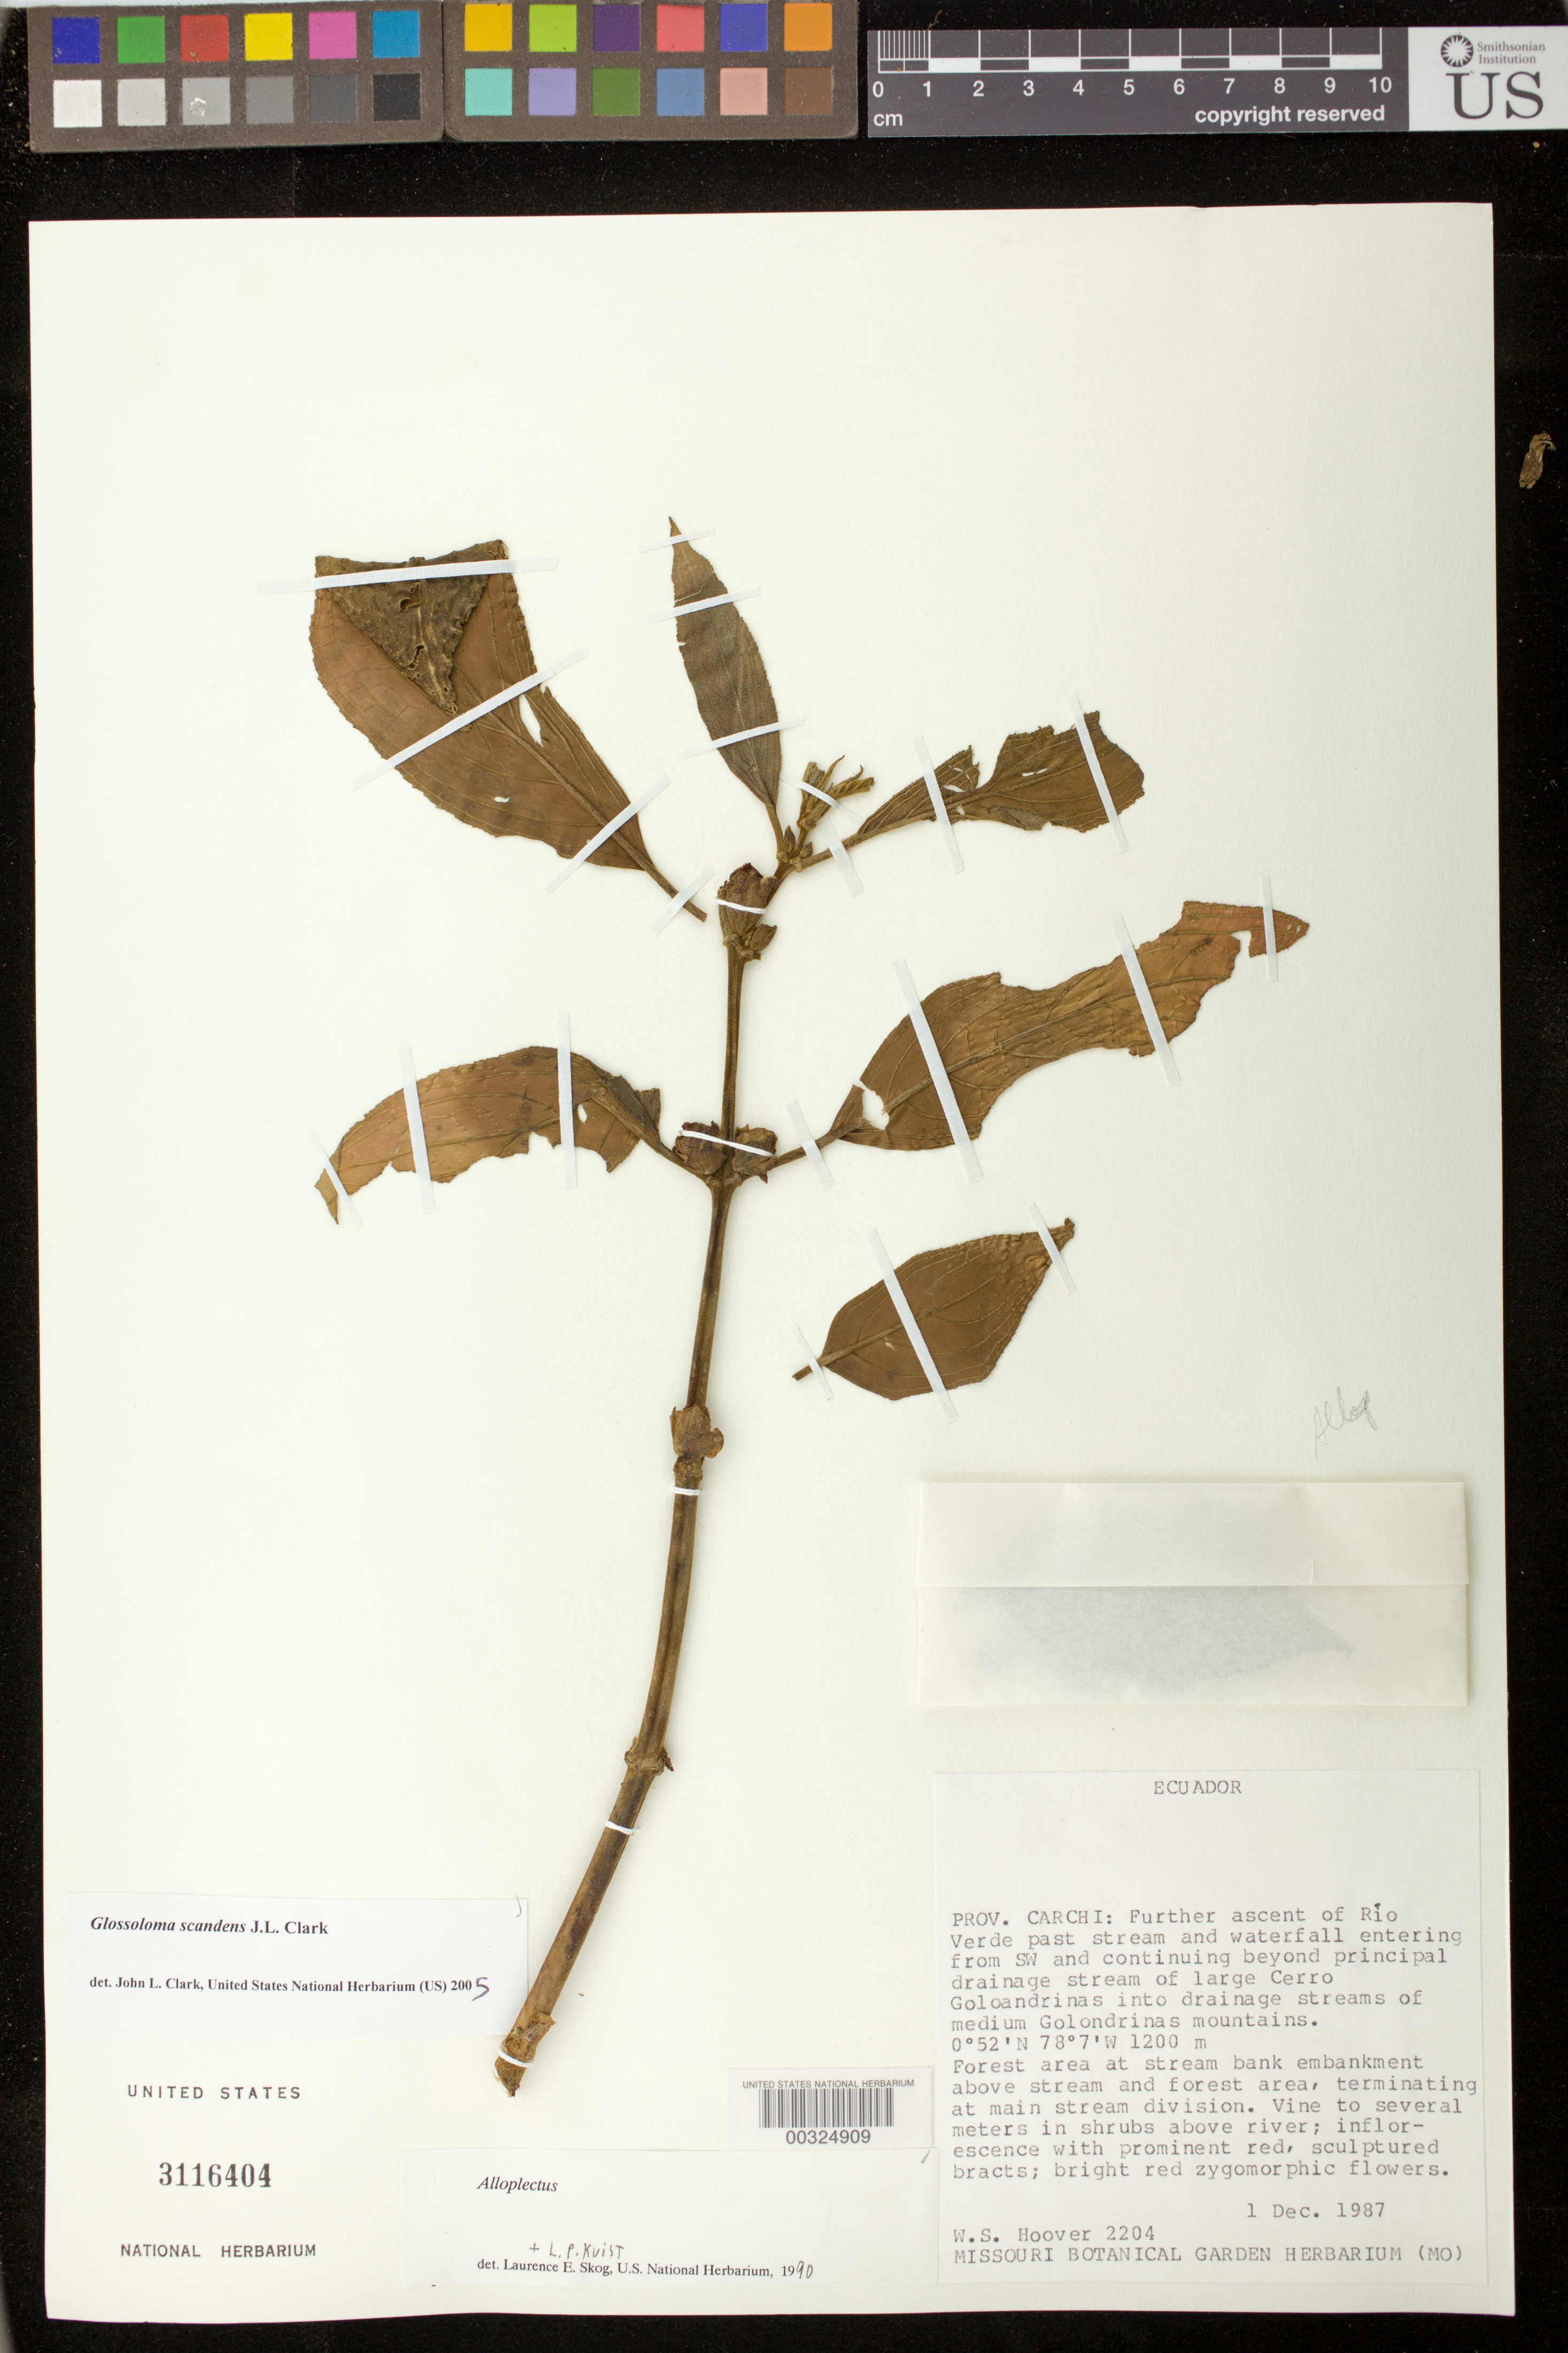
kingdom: Plantae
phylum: Tracheophyta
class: Magnoliopsida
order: Lamiales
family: Gesneriaceae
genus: Glossoloma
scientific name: Glossoloma scandens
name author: J.L. Clark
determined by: Clark, J. L., (SEL), The Marie Selby Botanical Garden (UNITED STATES)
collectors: W. S. Hoover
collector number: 2204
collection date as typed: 01 Dec 1987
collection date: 1987-12-01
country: Ecuador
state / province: Carchi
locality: Further ascent of Rio Verde past stream and waterfall entering from SW and continuing beyond principal drainage stream of large Cerro Golondrinas into drainage streams of medium Golondrinas mountains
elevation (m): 1200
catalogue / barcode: US 3116404